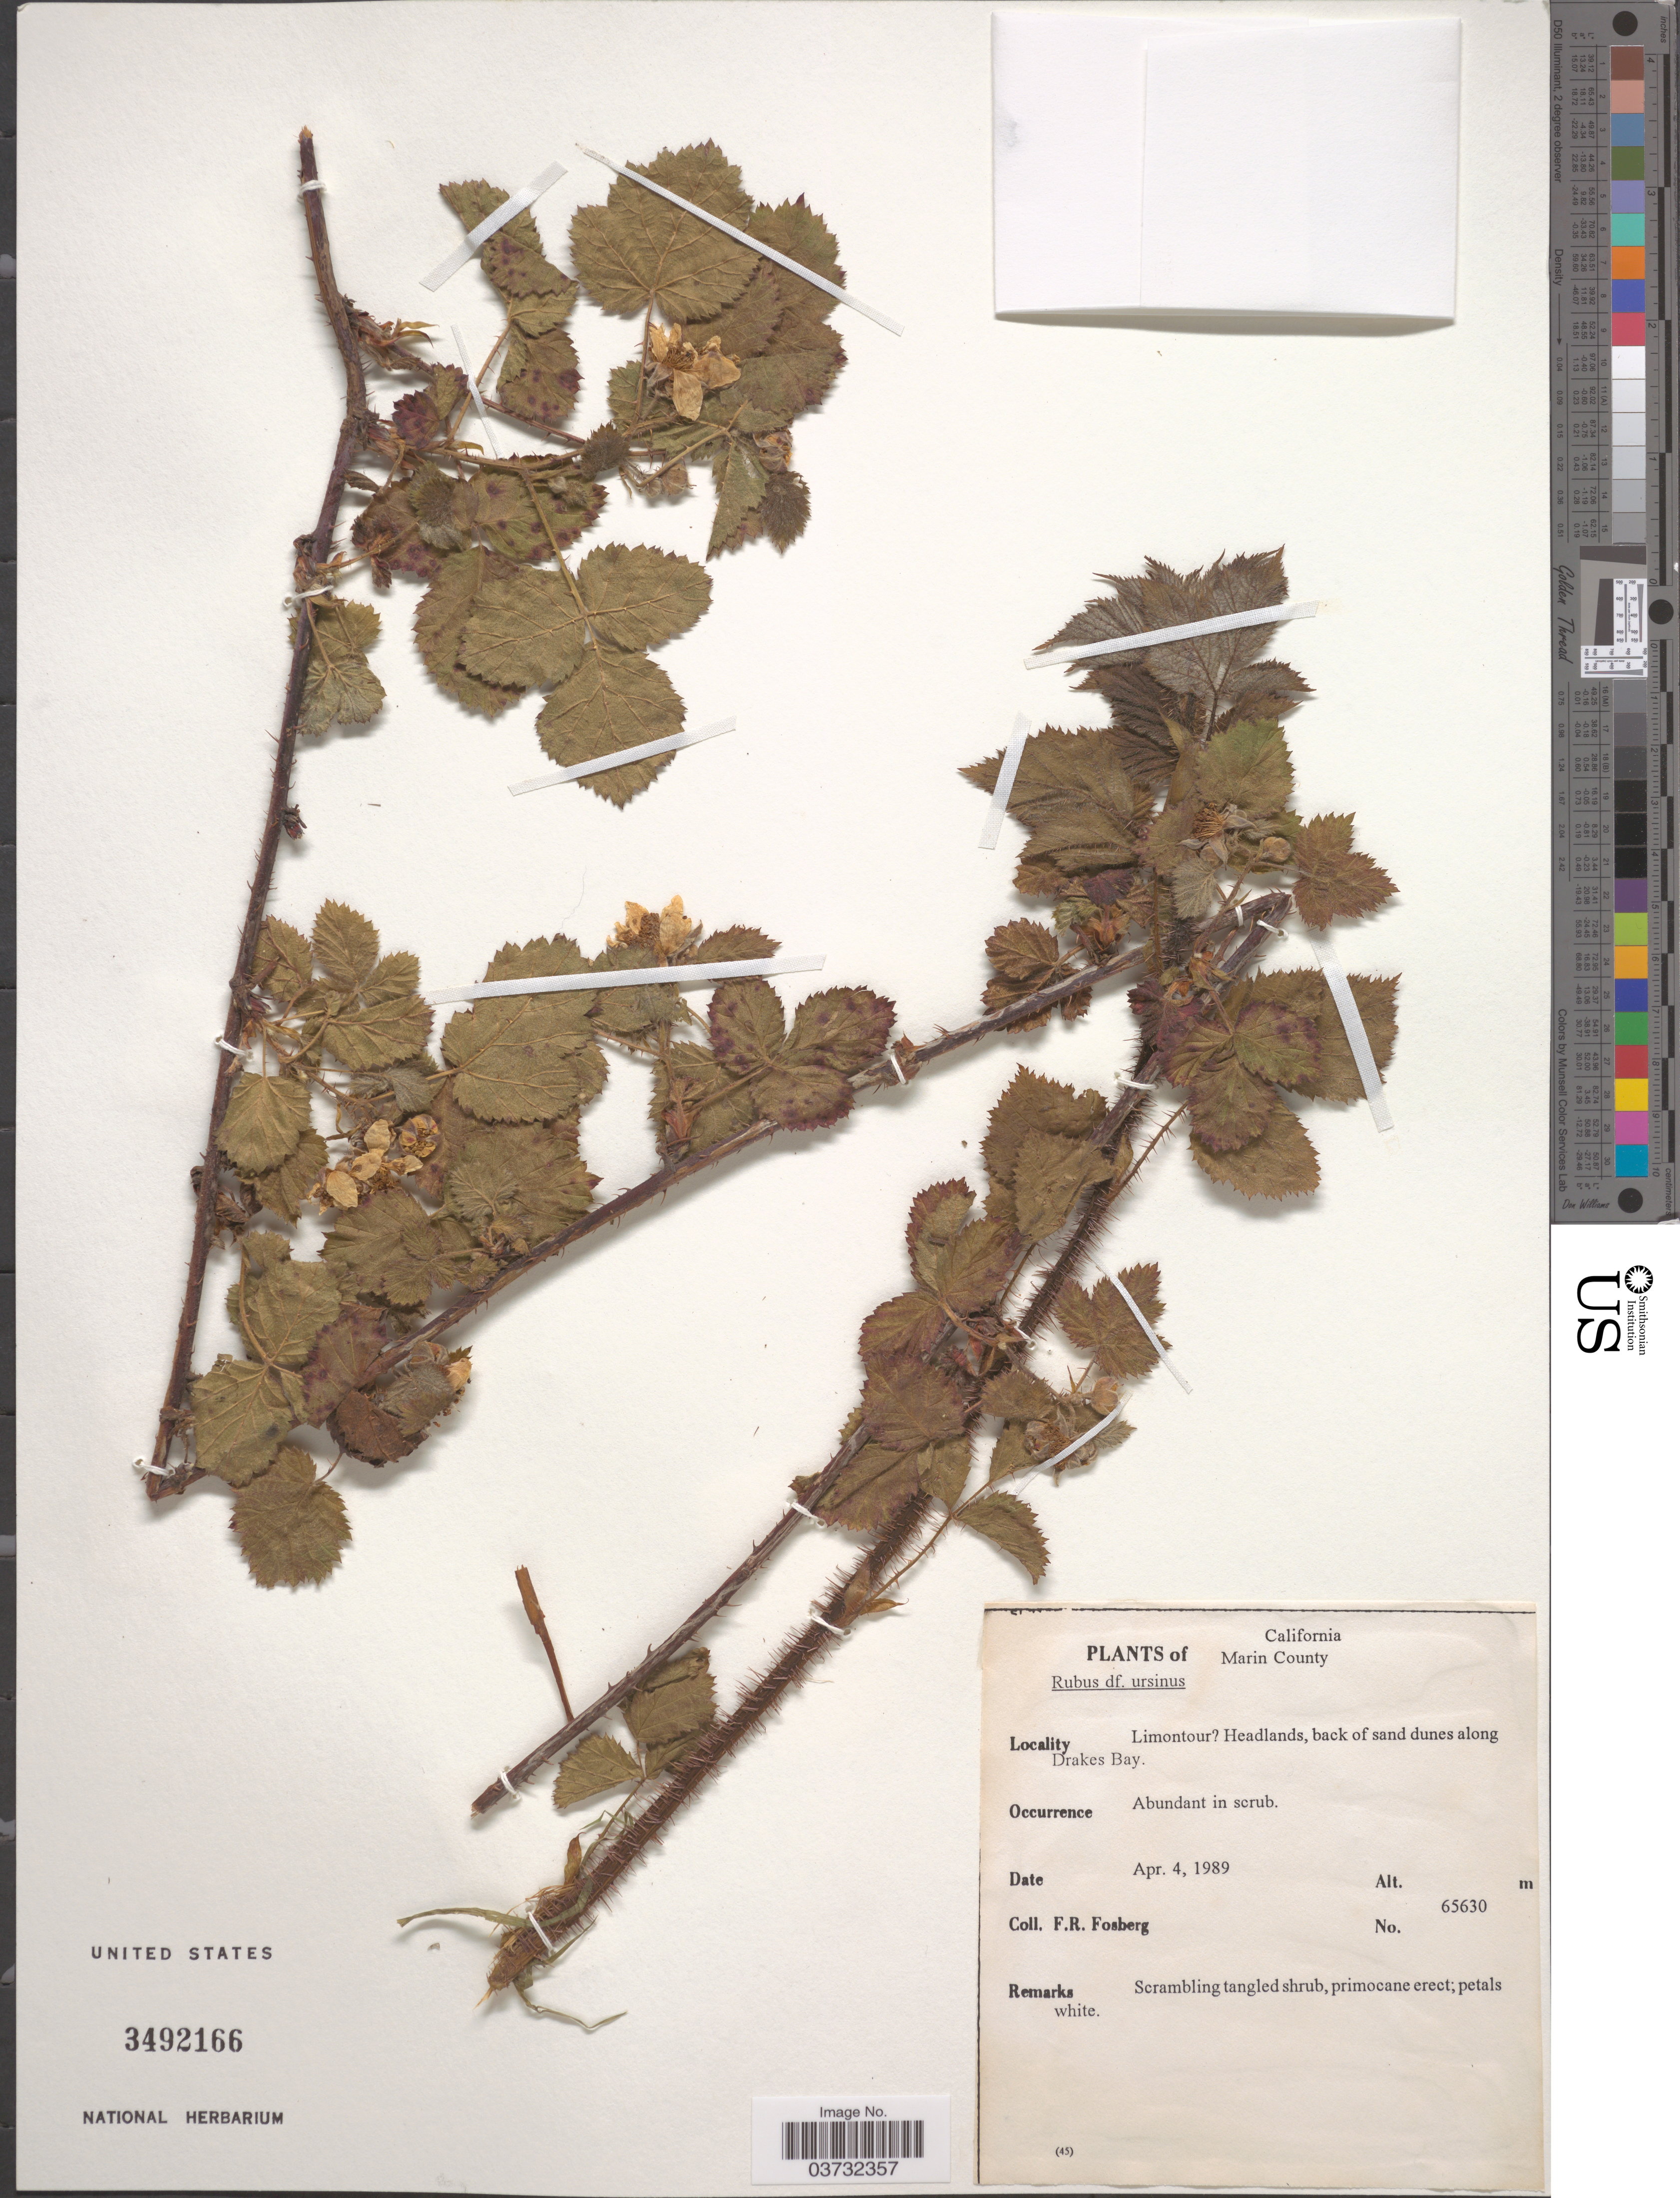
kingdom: Plantae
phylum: Tracheophyta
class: Magnoliopsida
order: Rosales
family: Rosaceae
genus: Rubus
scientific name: Rubus ursinus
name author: (Schltdl.) Cham.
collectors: F. R. Fosberg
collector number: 65630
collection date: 1989-04-04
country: United States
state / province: California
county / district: Marin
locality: Marin County. Limontour [unsure placement] Headlands, back of sand dunes along Drakes Bay.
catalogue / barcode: US 3492166